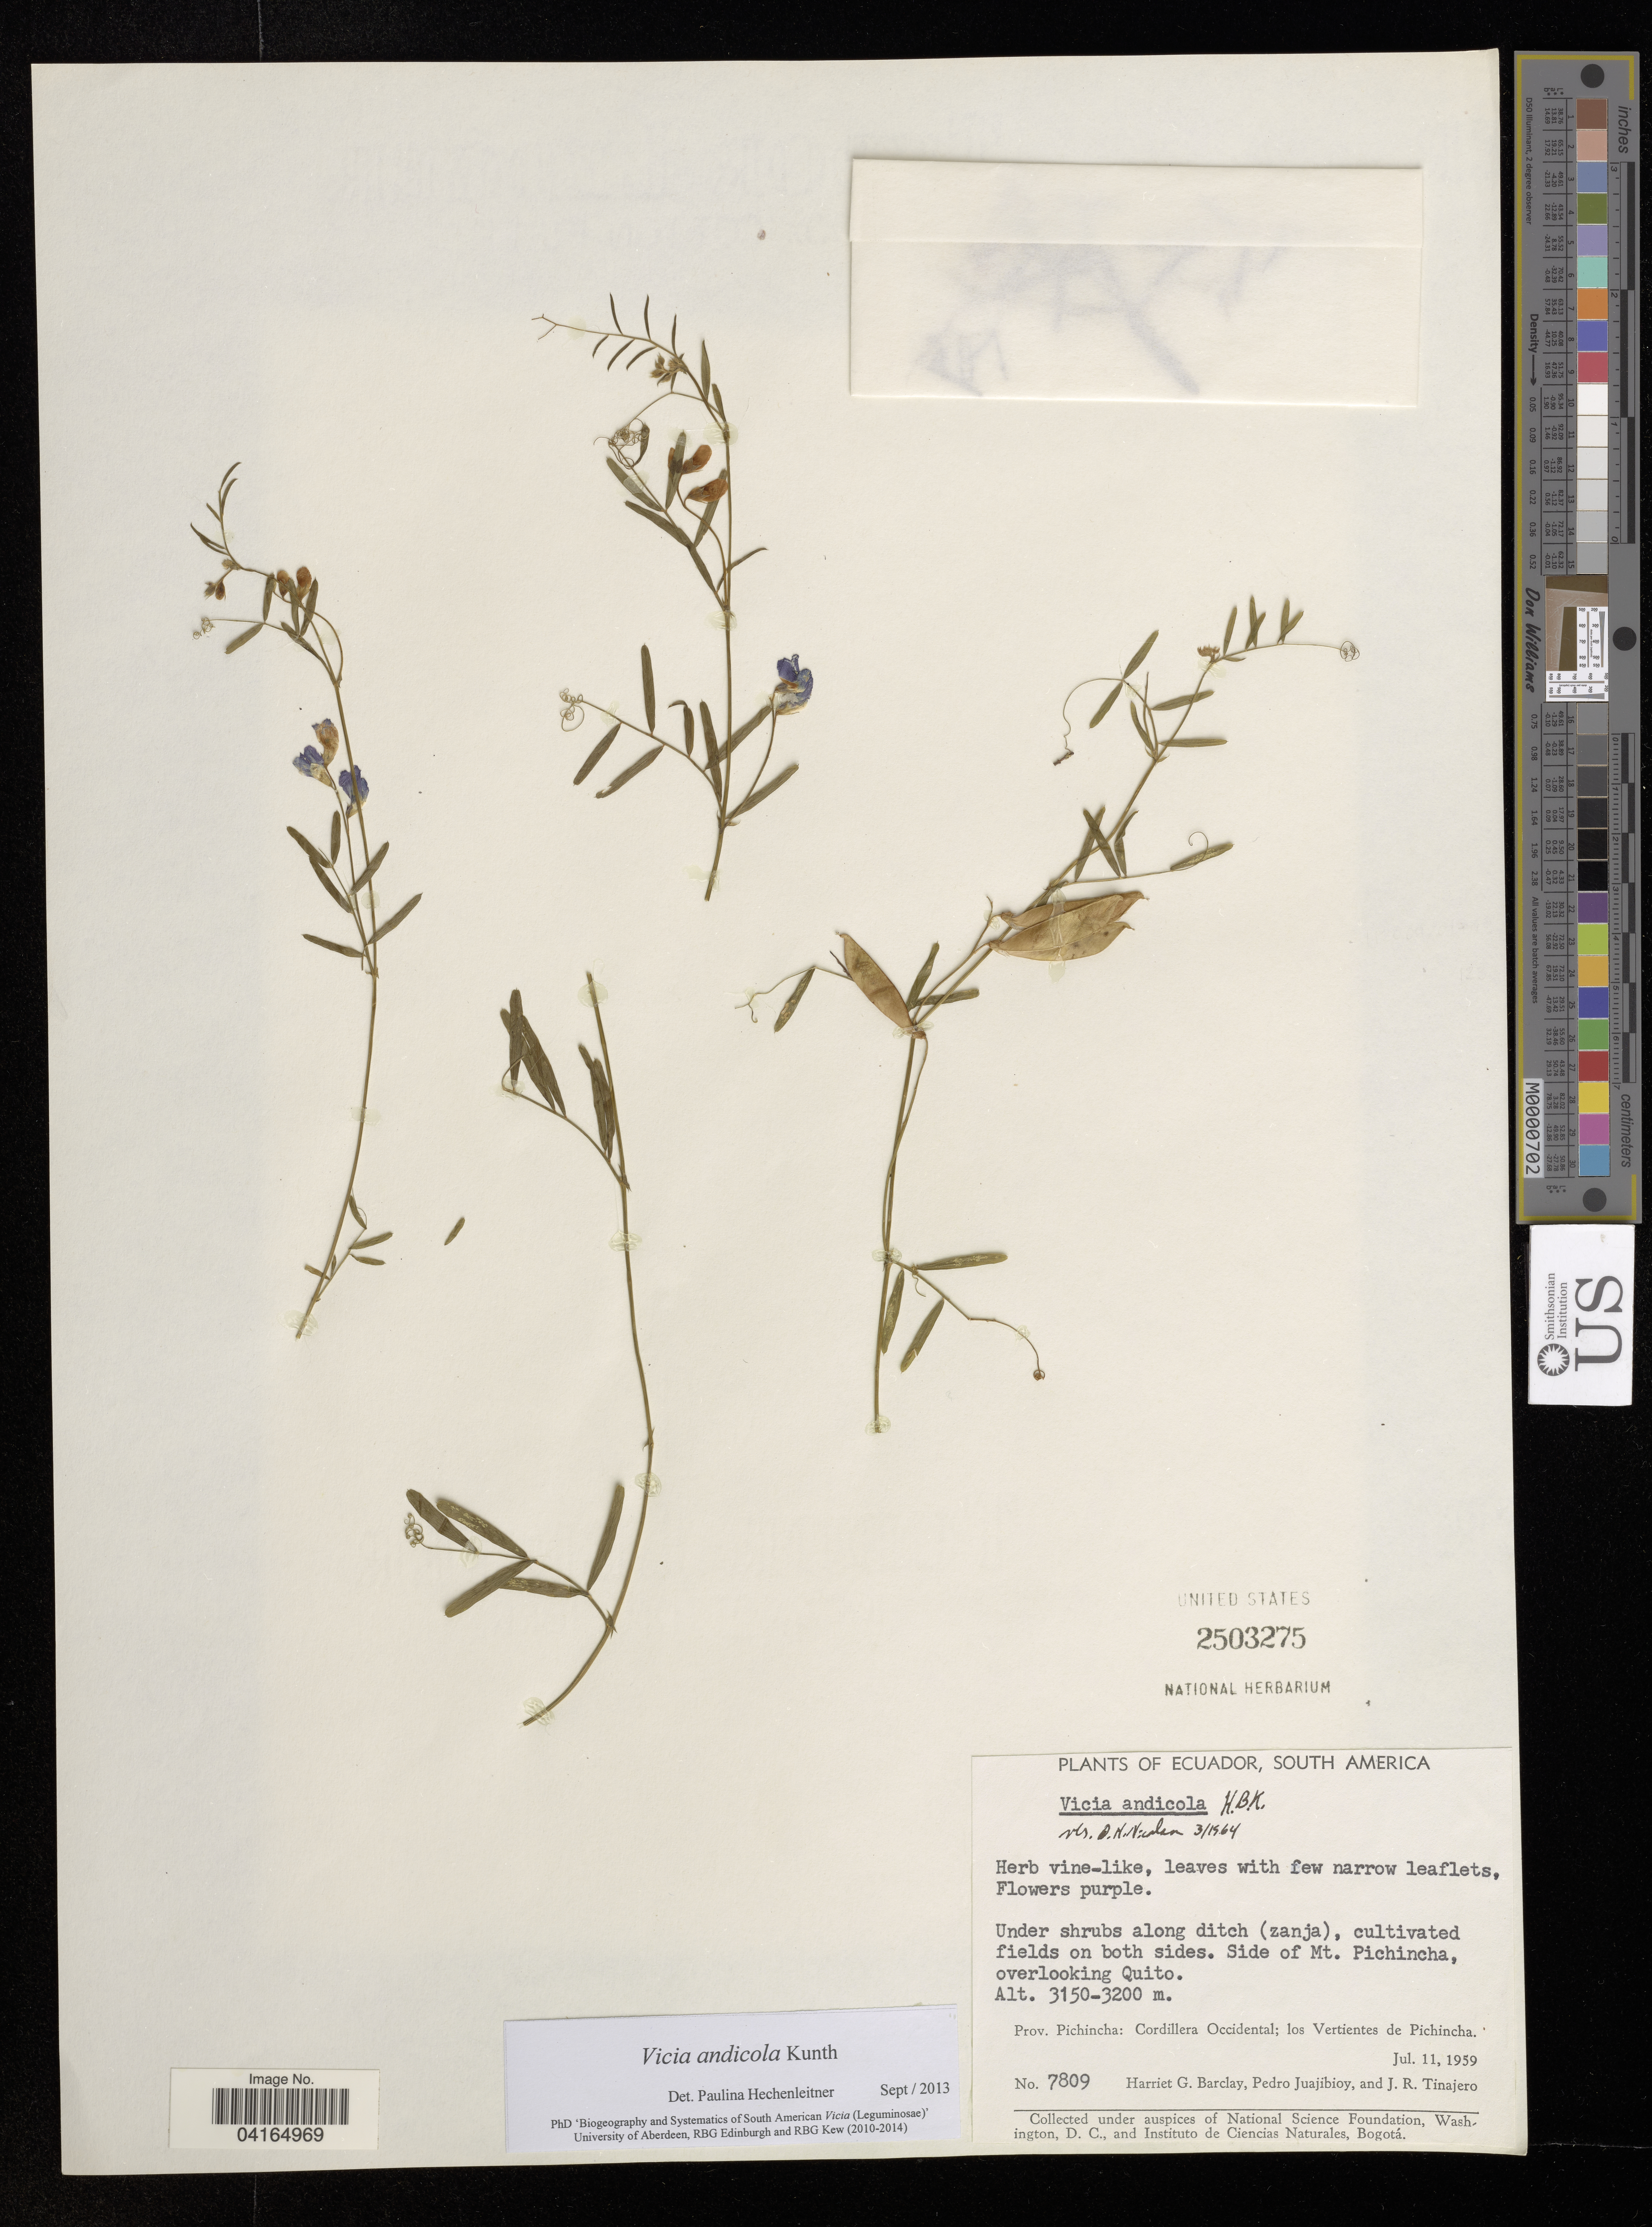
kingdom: Plantae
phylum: Tracheophyta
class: Magnoliopsida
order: Fabales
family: Fabaceae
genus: Vicia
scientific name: Vicia andicola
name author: Kunth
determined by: Hechenleitner, Paulina, RBG Edinburgh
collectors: H. G. Barclay, P. Juajibioy & J. Tinajero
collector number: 7809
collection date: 1959-07-11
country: Ecuador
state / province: Pichincha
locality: Prov. Pichincha: Cordillera Occidental; los Vertientes de Pichincha.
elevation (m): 3150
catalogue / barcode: US 2503275